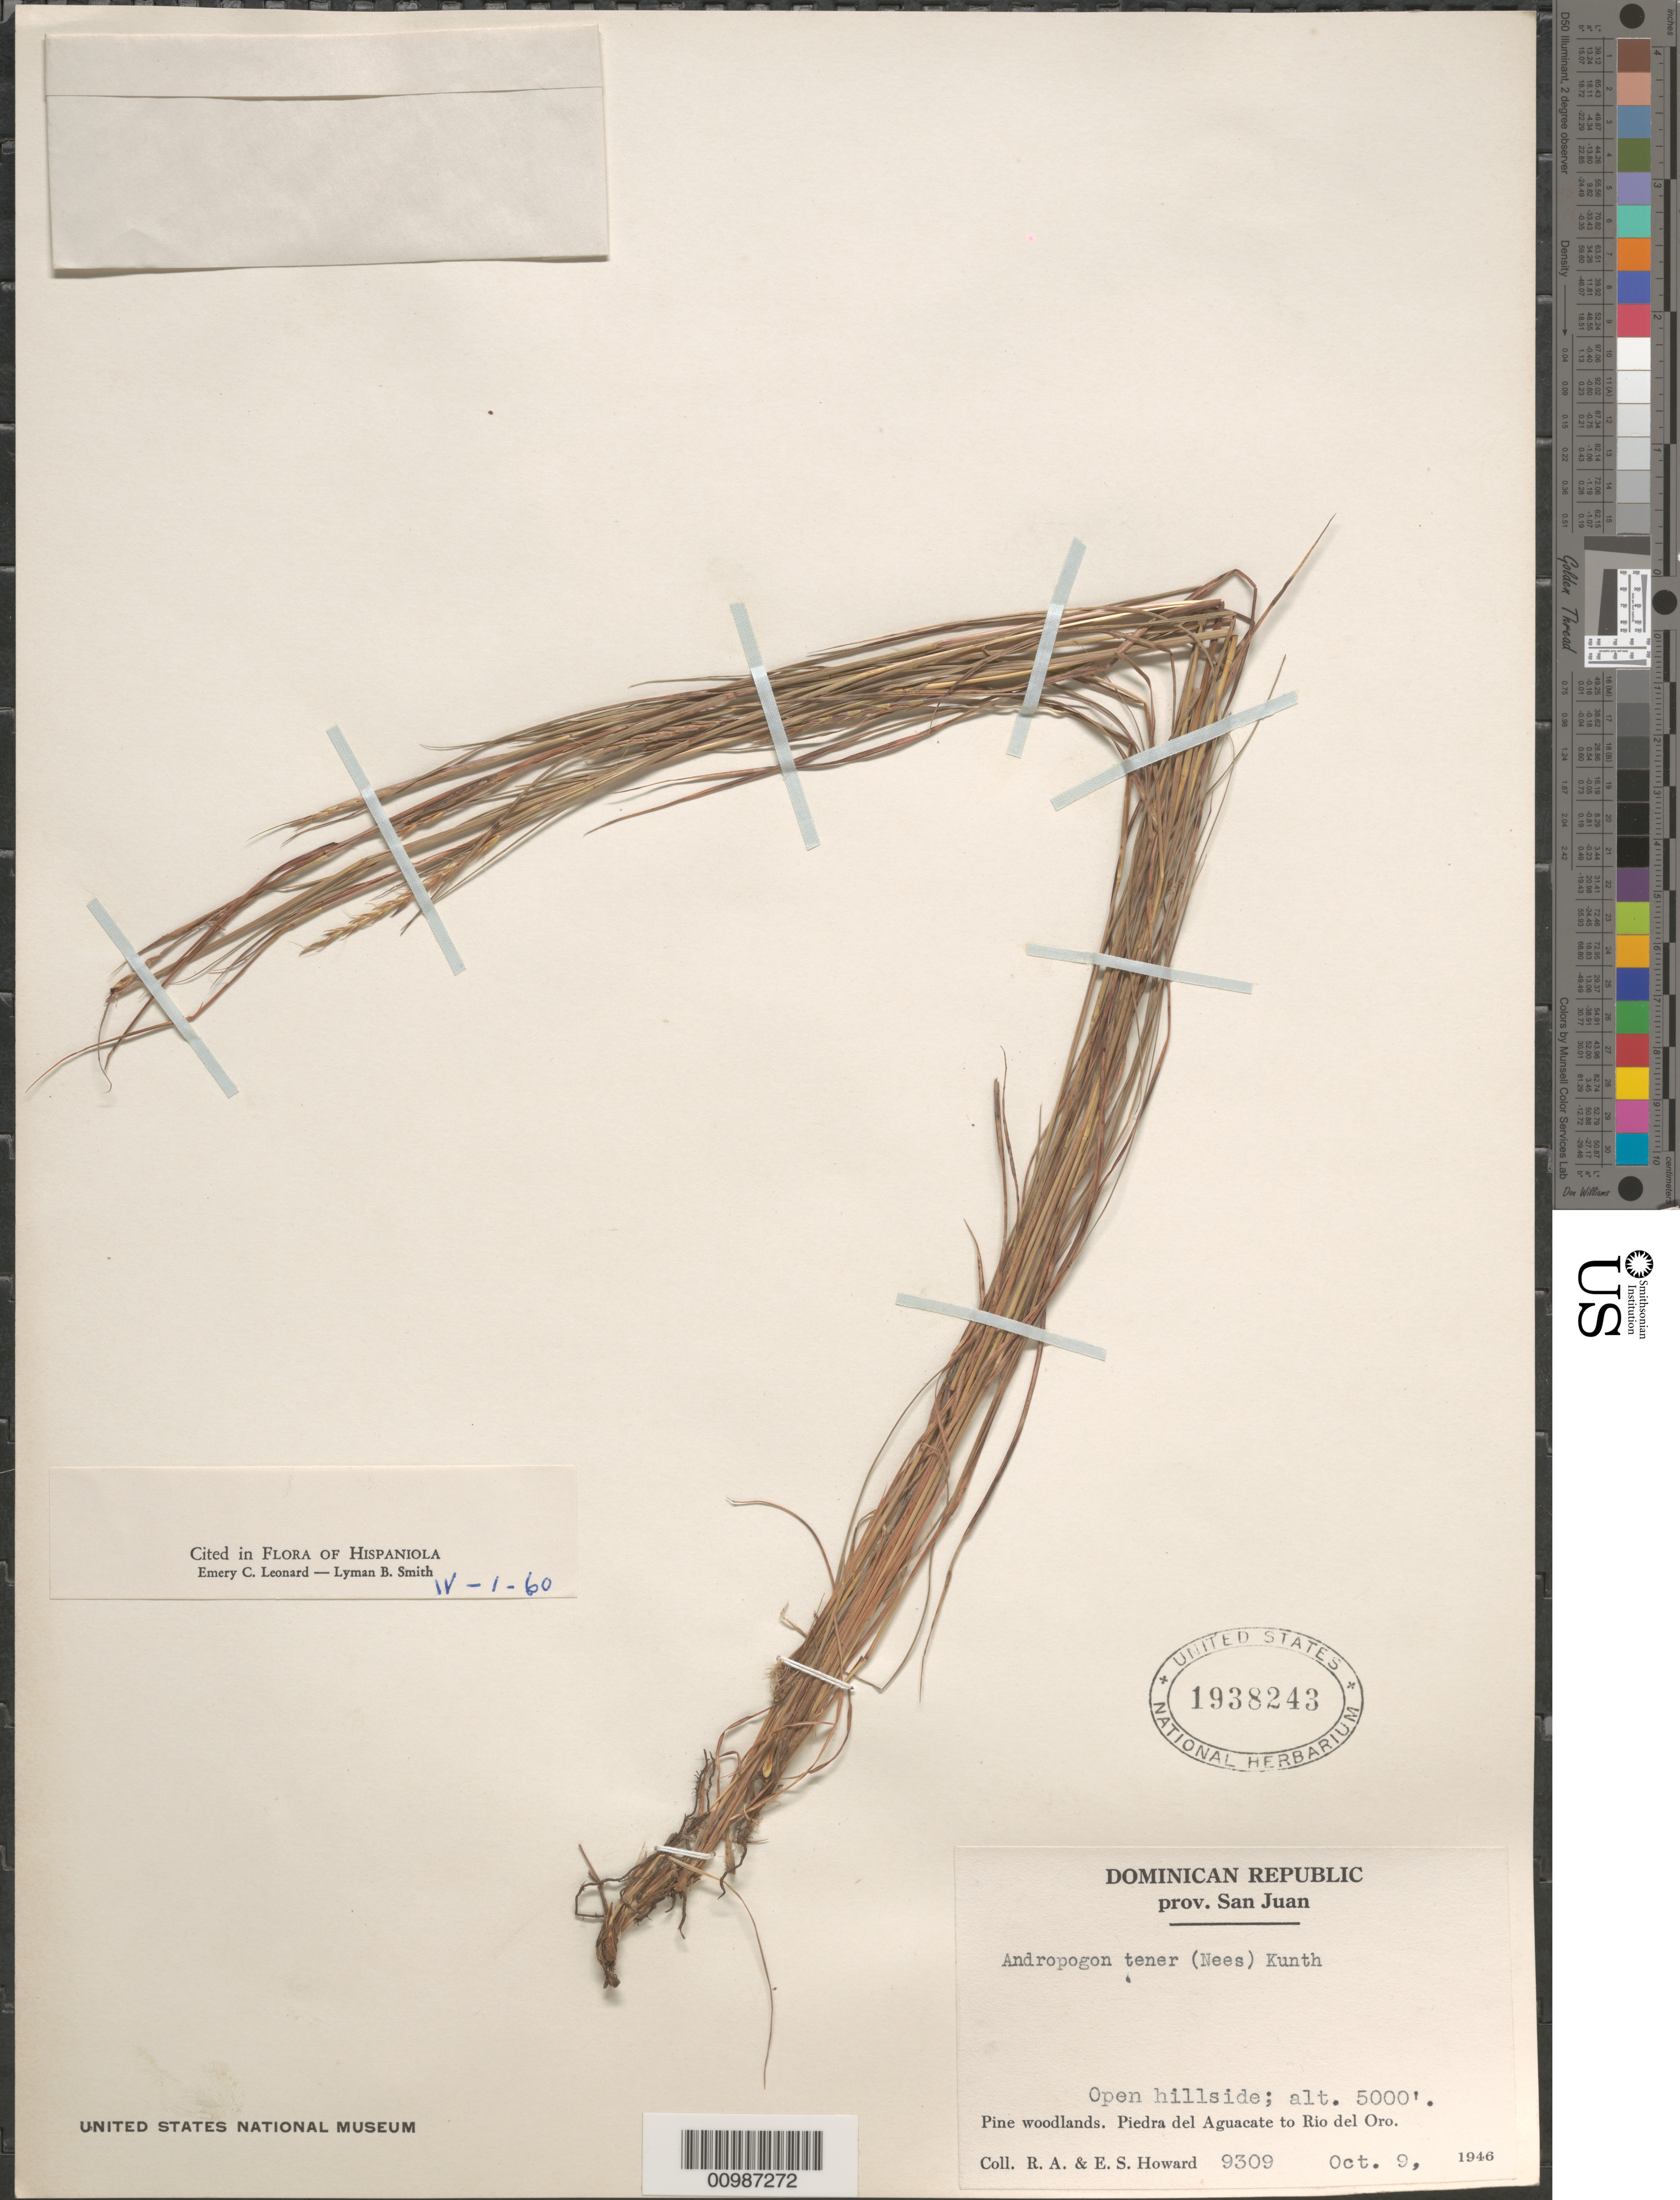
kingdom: Plantae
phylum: Tracheophyta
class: Liliopsida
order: Poales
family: Poaceae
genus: Andropogon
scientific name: Andropogon tener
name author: (Nees) Kunth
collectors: R. A. Howard & E. S. Howard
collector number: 9309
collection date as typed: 09 Oct 1946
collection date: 1946-10-09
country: Dominican Republic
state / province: San Juan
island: Hispaniola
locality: Piedra del Aguacate to Rio del Oro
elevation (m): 1524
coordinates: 0 N, 0 E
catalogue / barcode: US 1938243